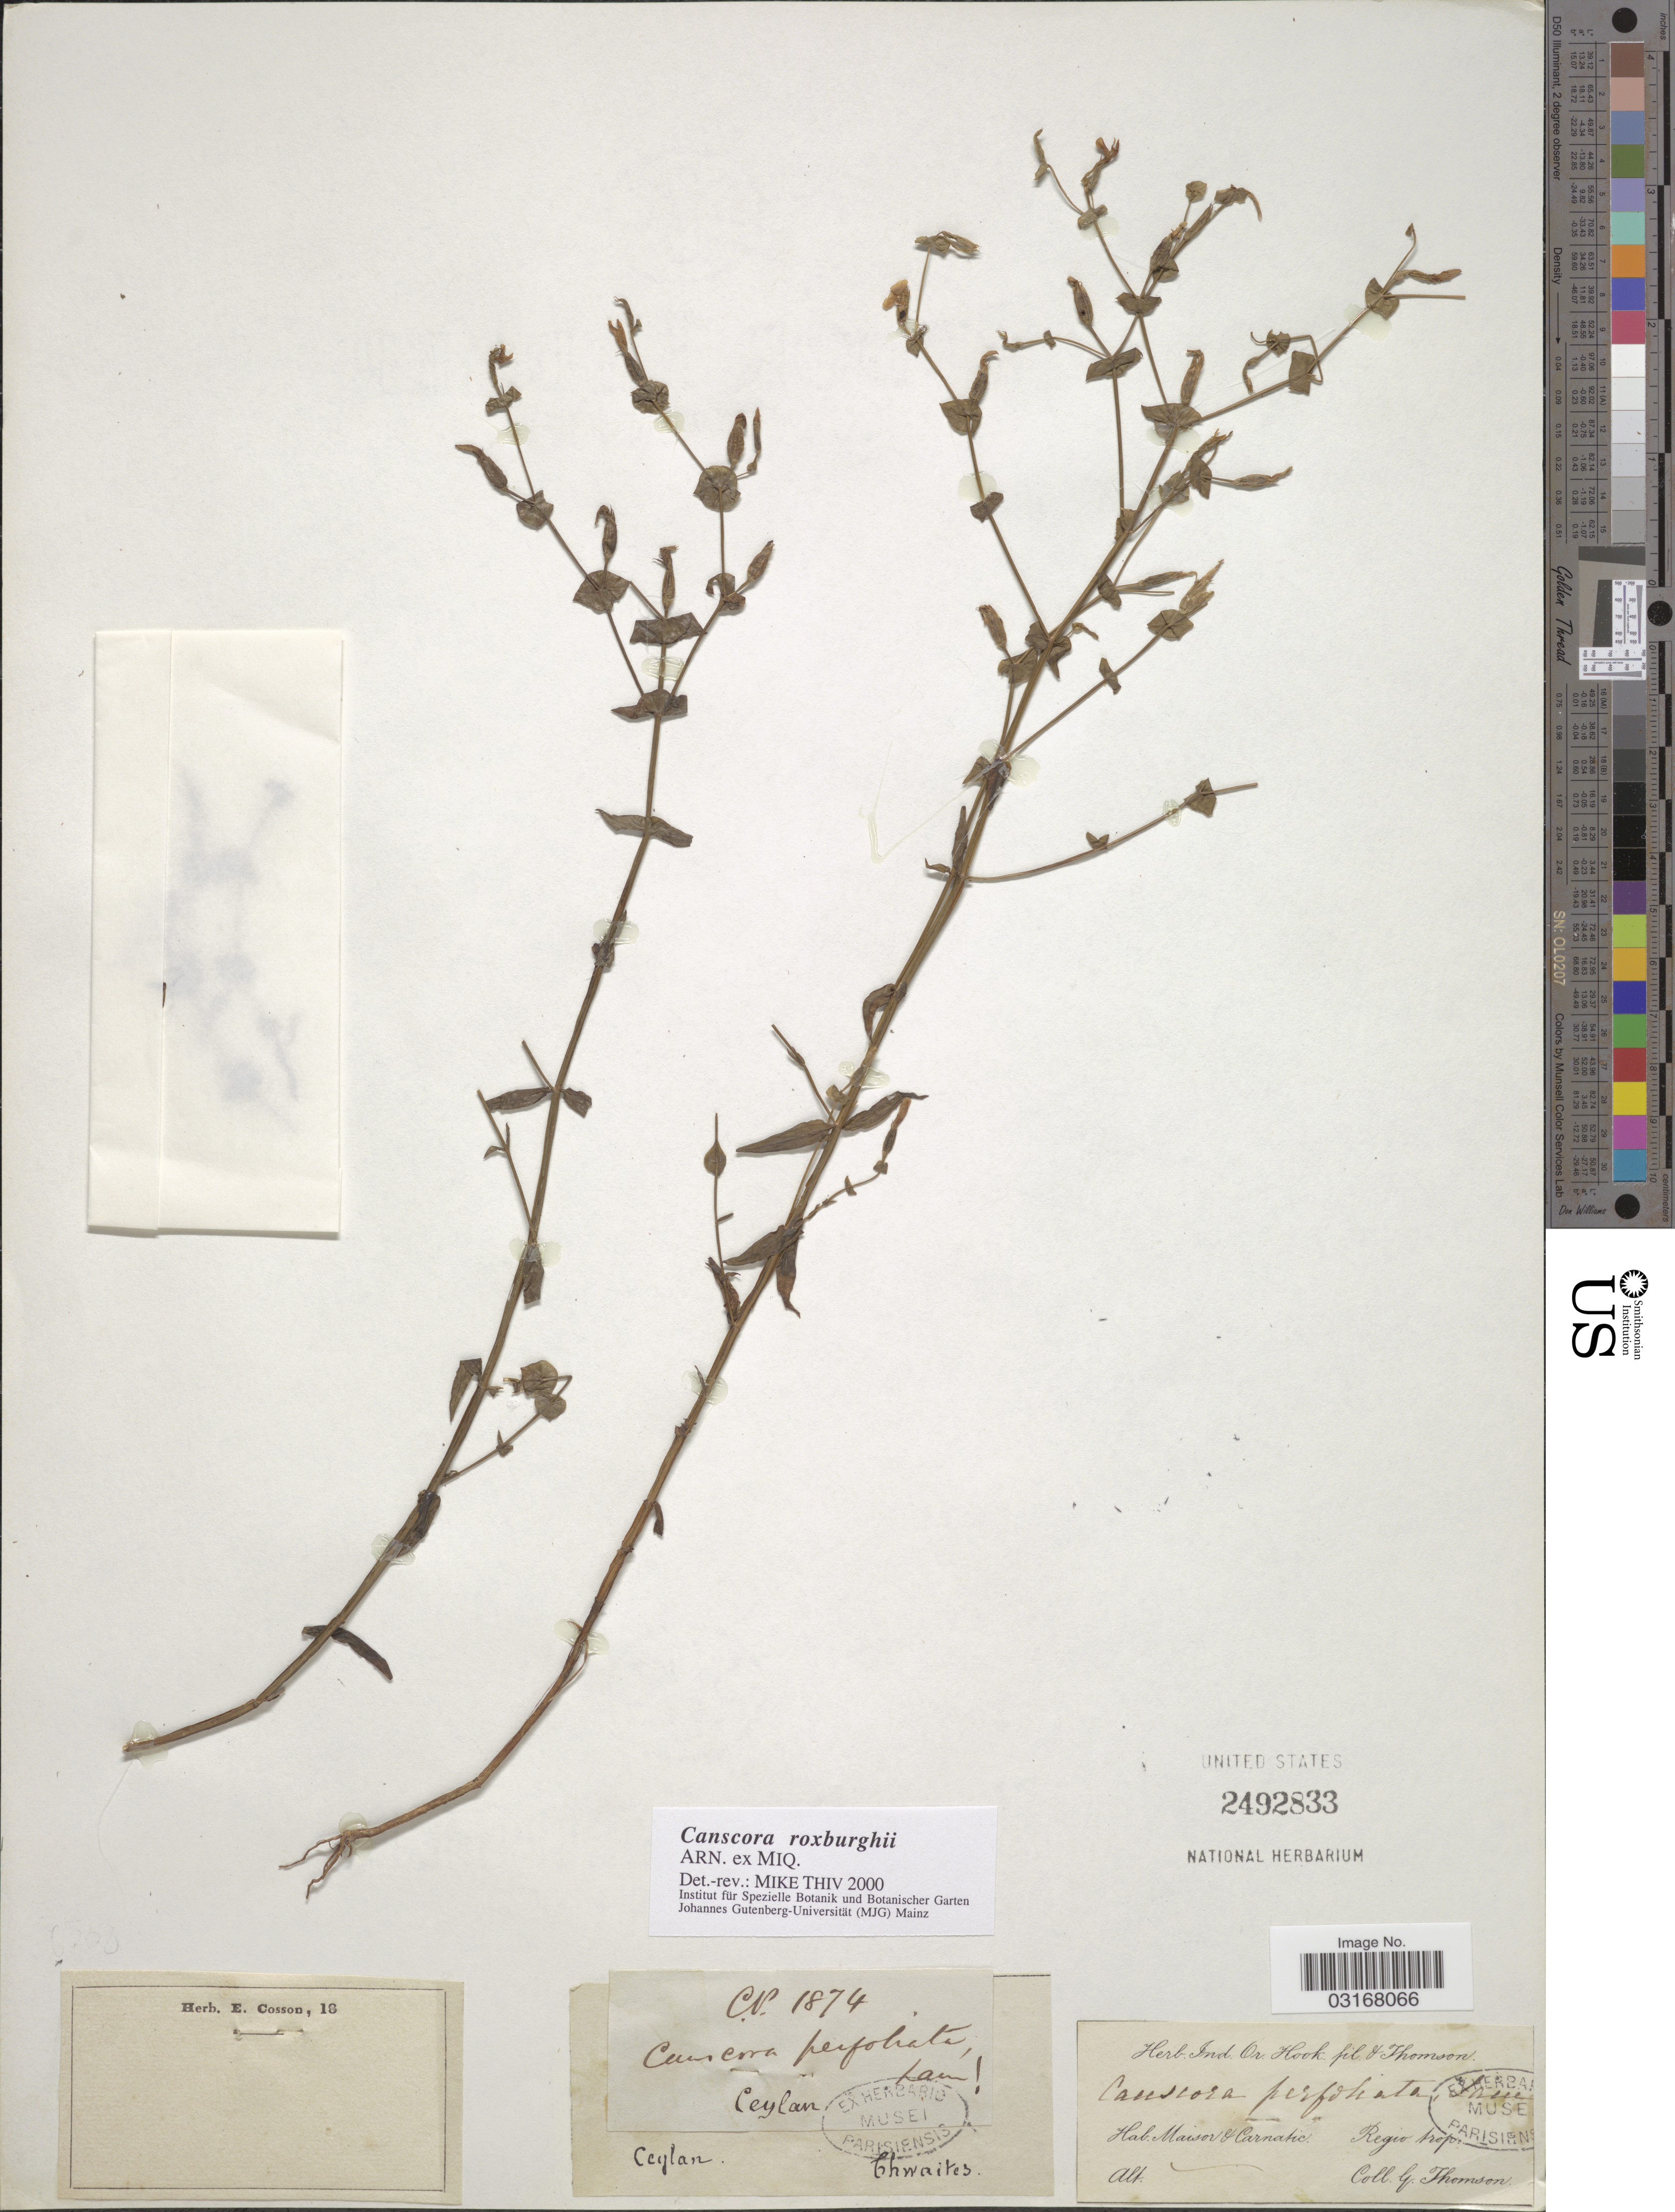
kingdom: Plantae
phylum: Tracheophyta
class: Magnoliopsida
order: Gentianales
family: Gentianaceae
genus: Canscora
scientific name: Canscora roxburghii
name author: Arn. ex Miq.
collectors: G. Thomson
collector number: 1874?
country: Sri Lanka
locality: Ceylon. Chwaites [unsure placement] Maisor & Carnatic.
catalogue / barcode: US 2492833